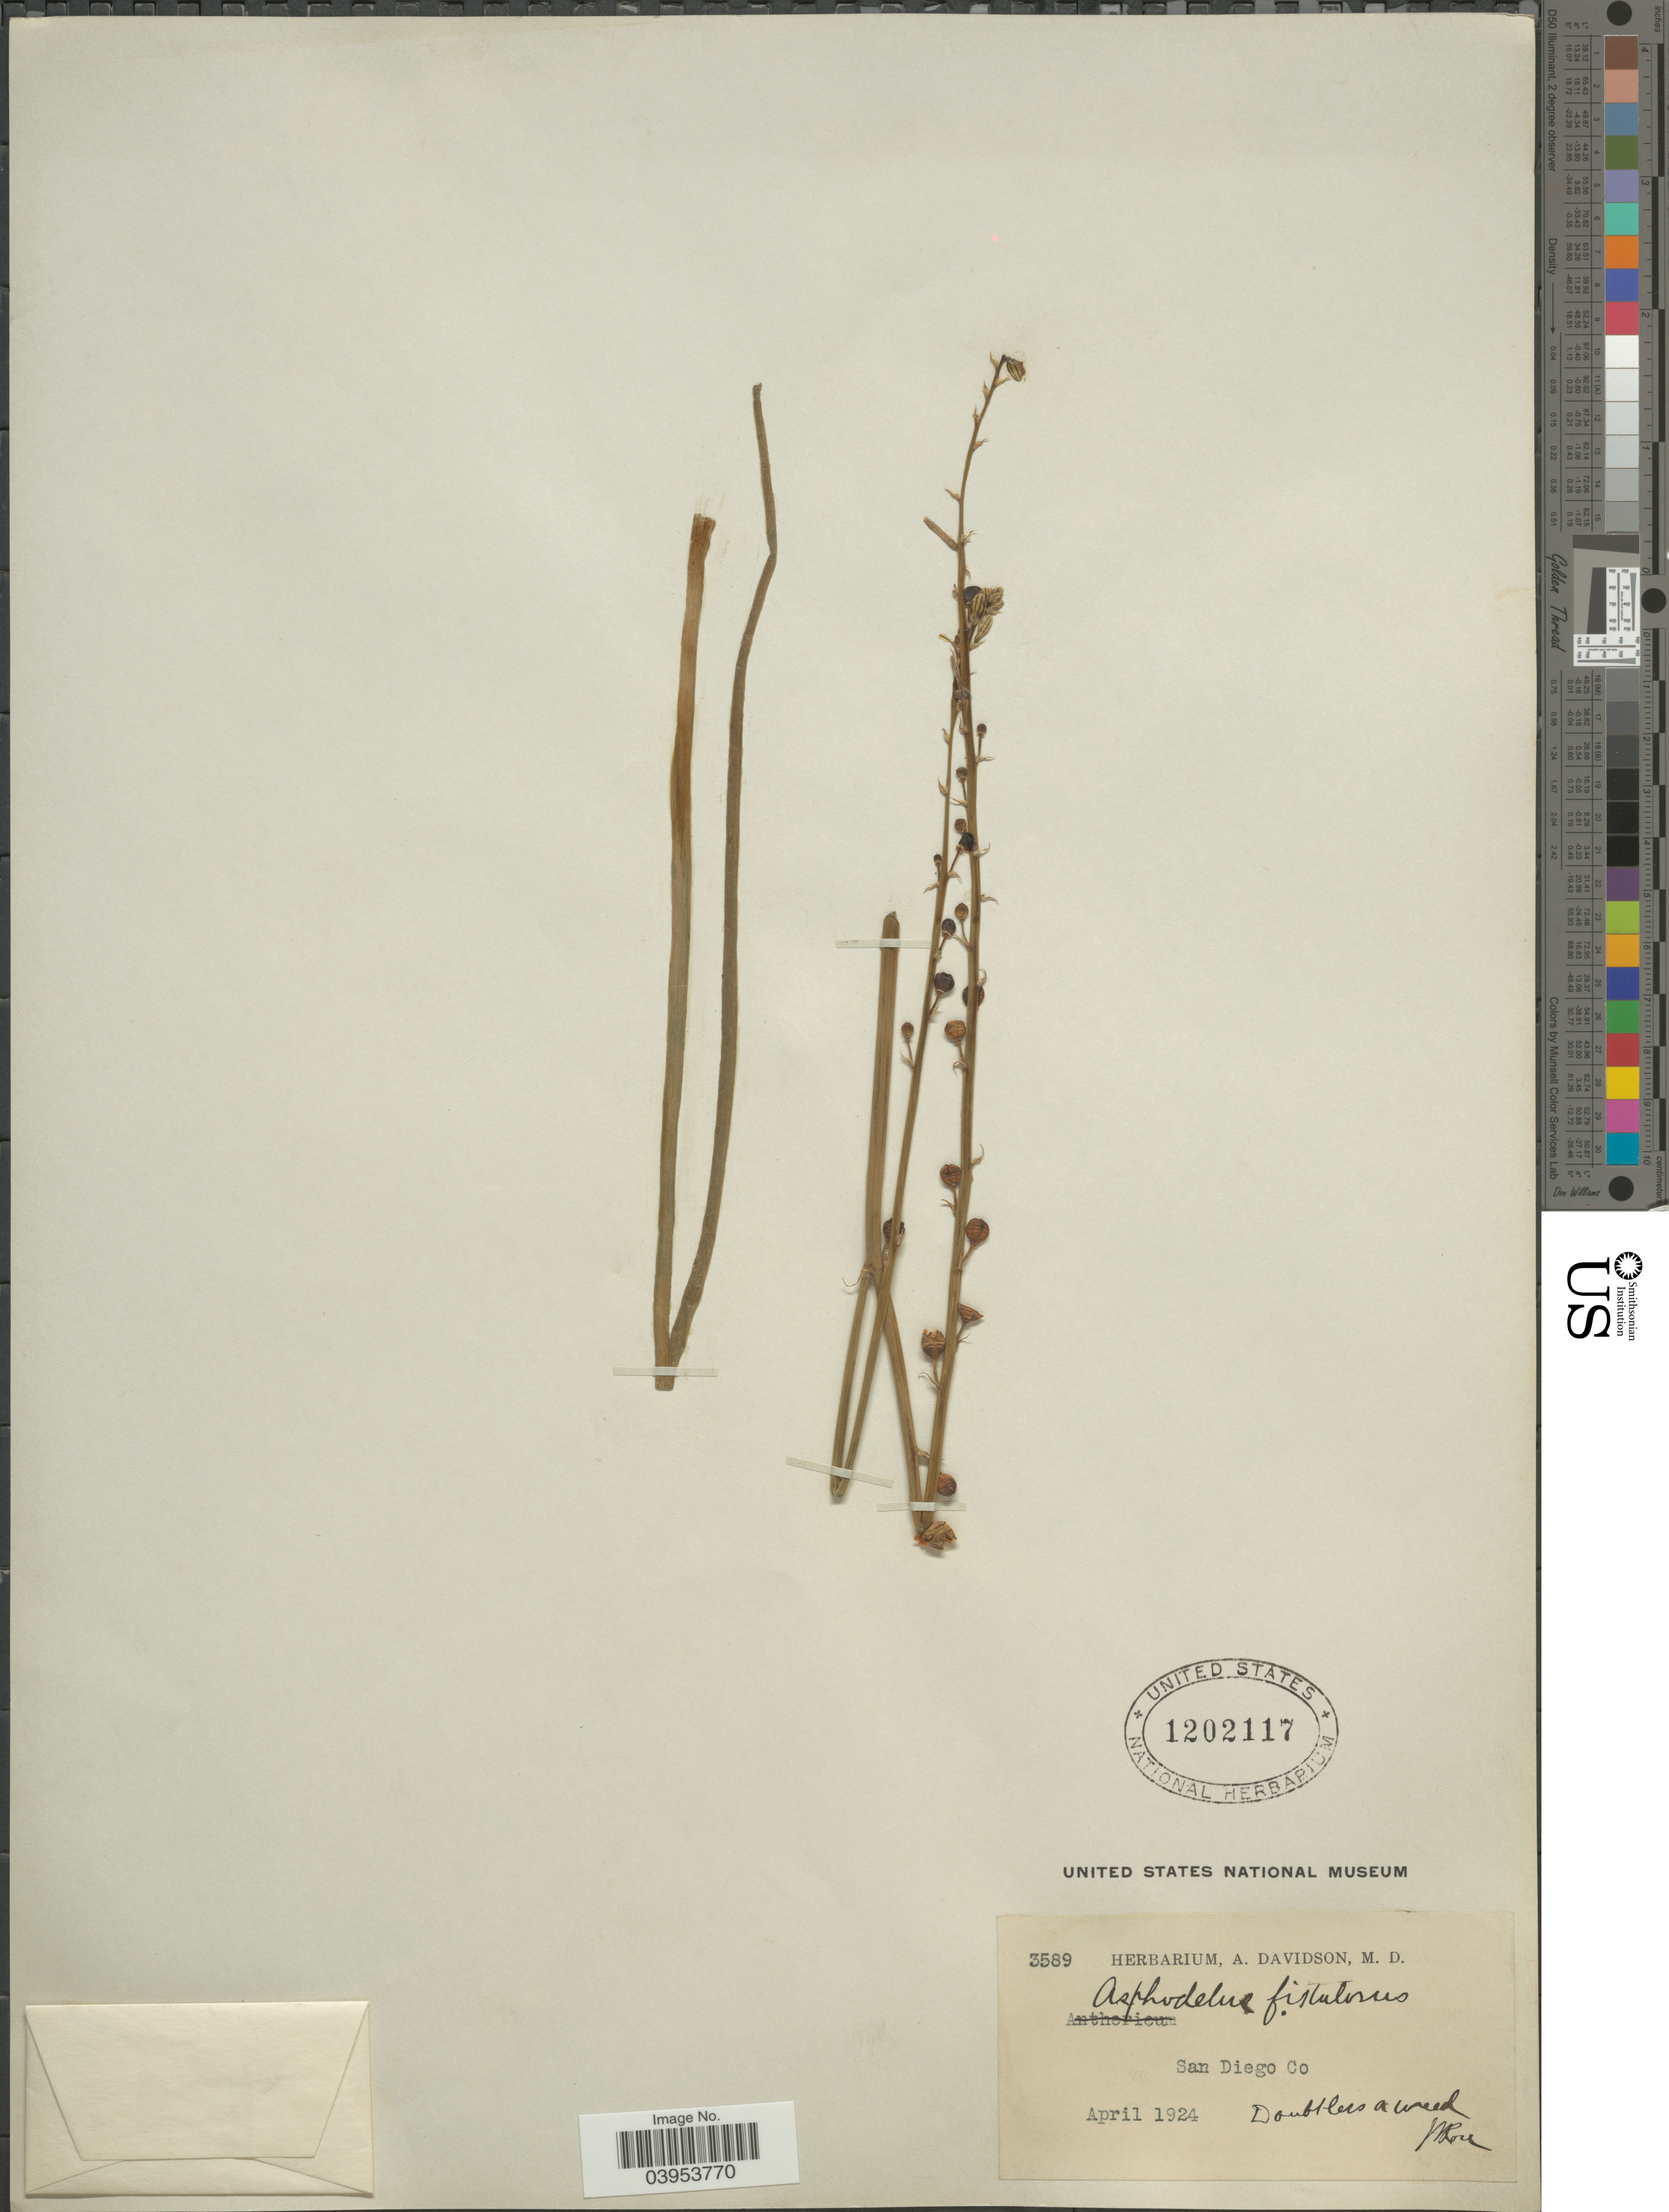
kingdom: Plantae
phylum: Tracheophyta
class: Liliopsida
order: Asparagales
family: Asphodelaceae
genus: Asphodelus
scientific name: Asphodelus fistulosus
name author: L.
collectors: J. N. Rose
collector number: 3589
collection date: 1924-04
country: United States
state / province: California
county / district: San Diego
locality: San Diego Co.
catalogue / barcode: US 1202117